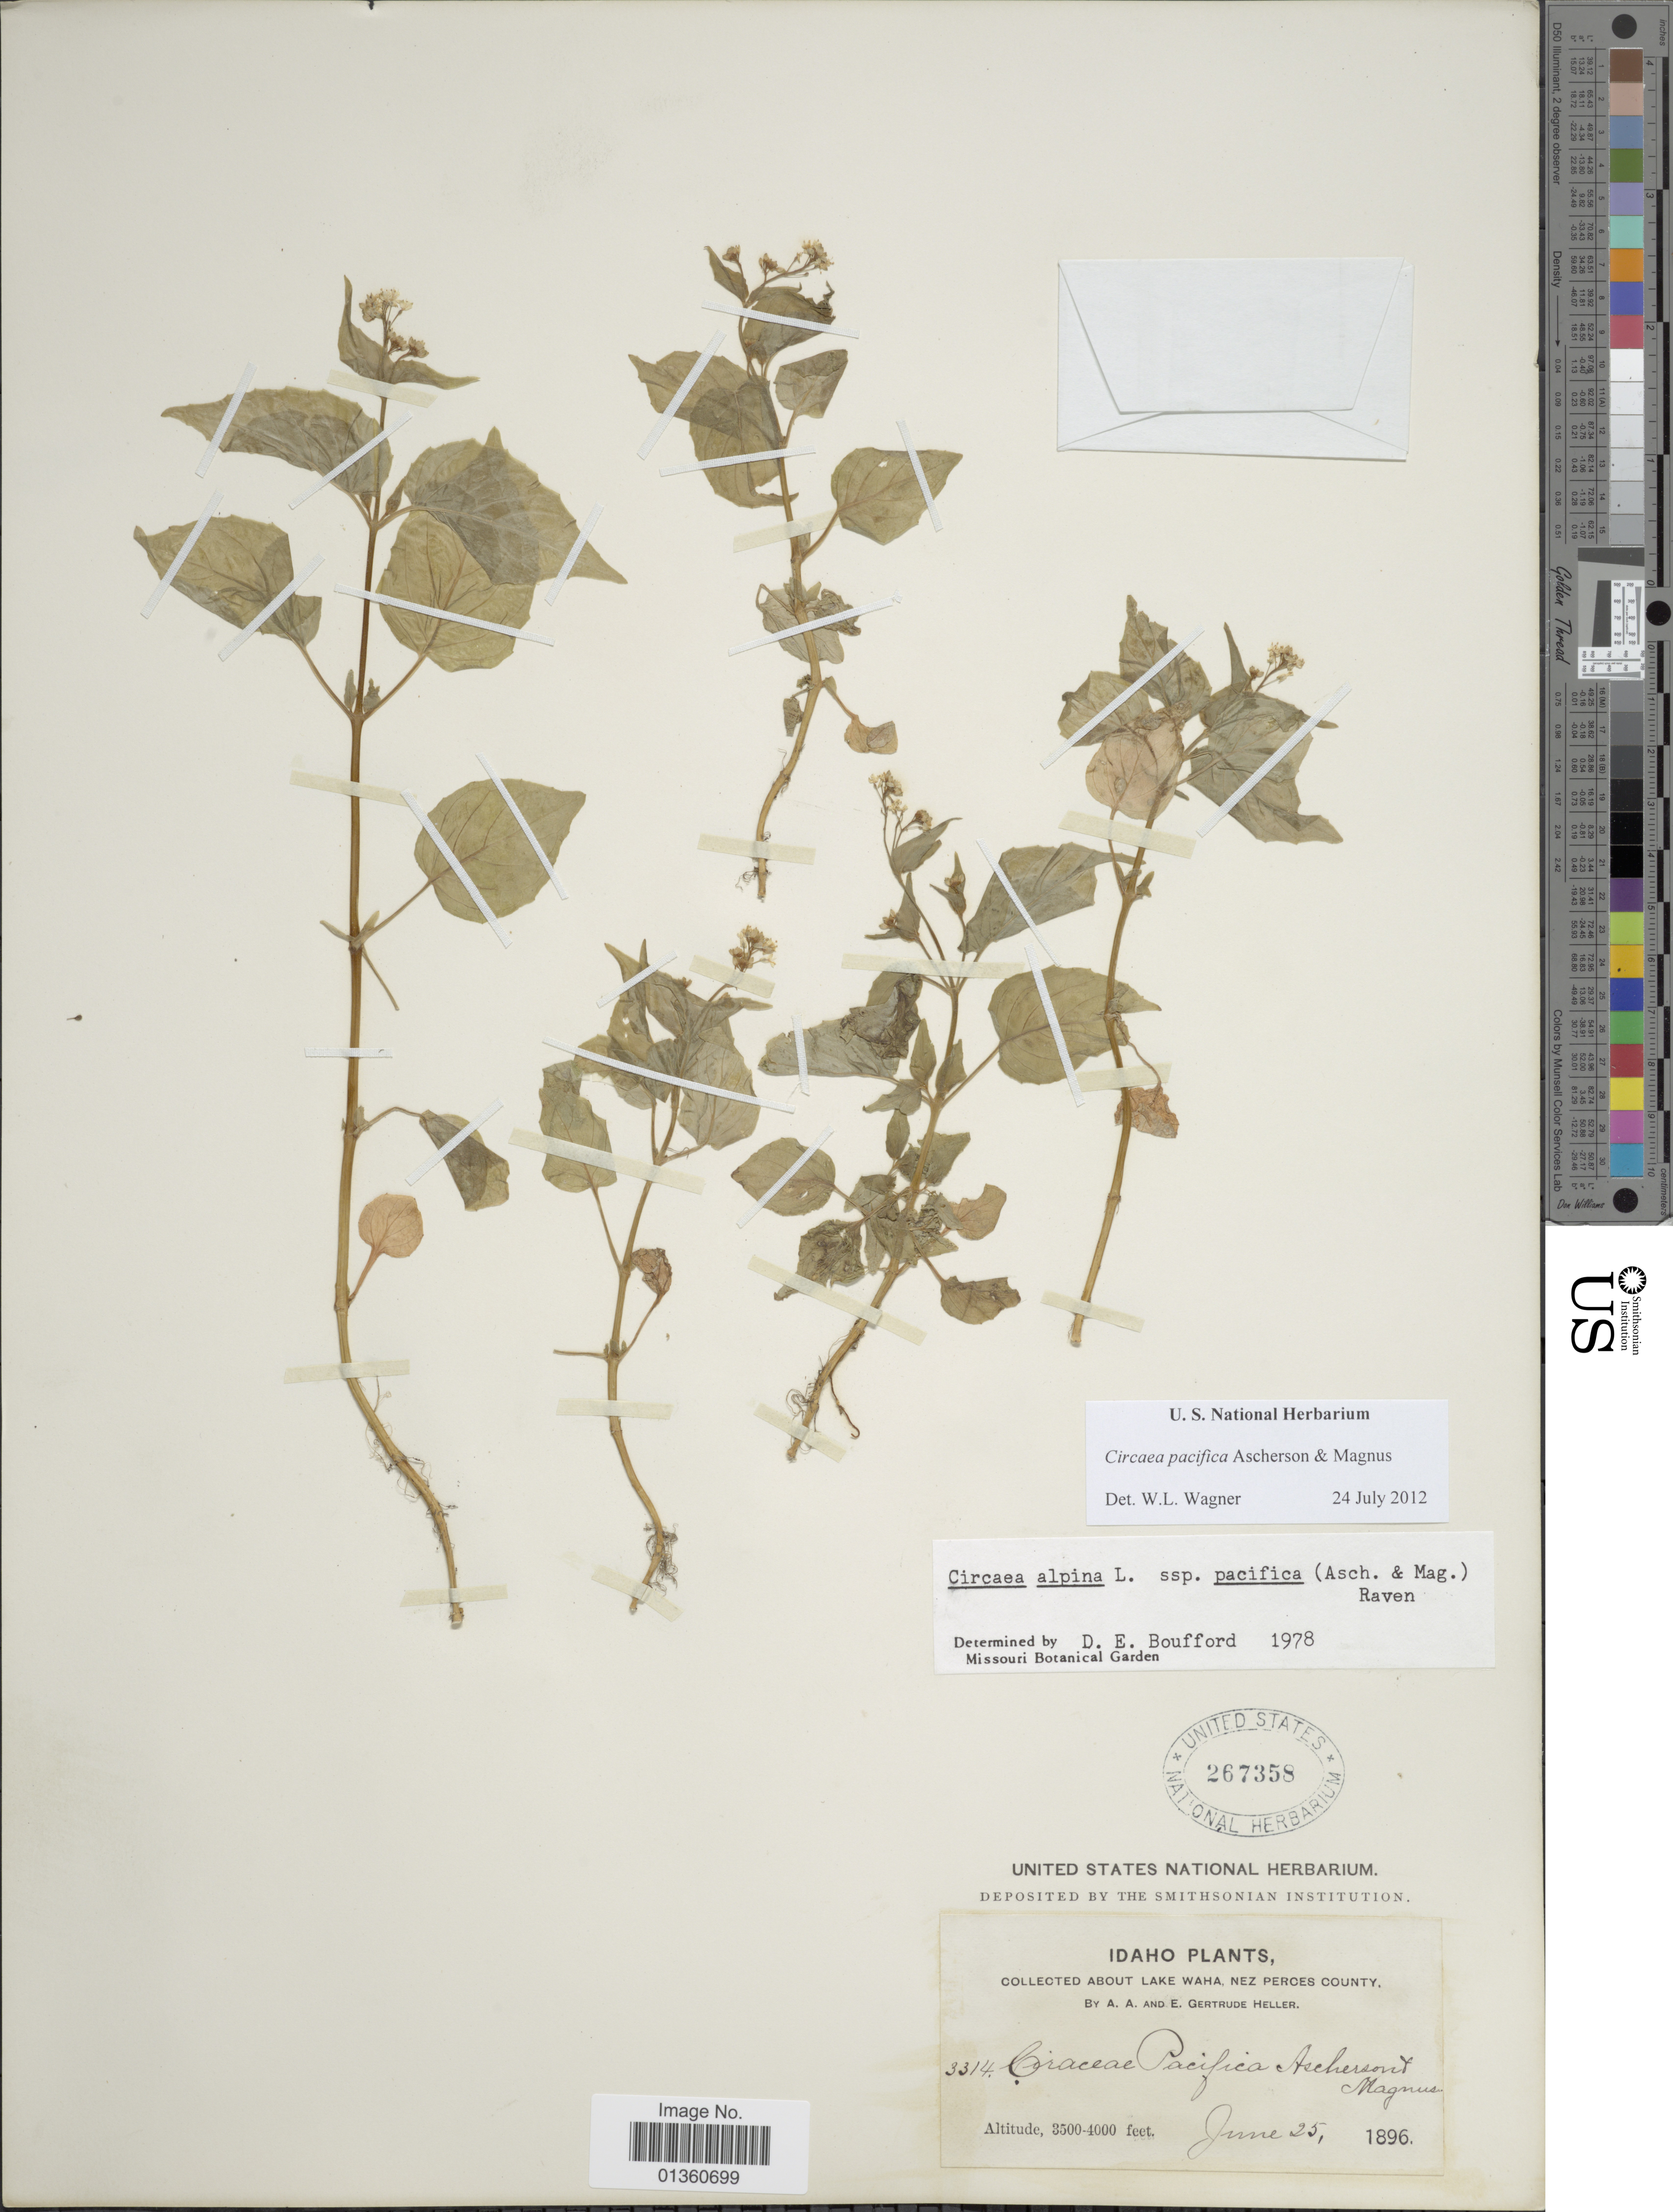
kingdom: Plantae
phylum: Tracheophyta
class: Magnoliopsida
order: Myrtales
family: Onagraceae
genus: Circaea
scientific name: Circaea pacifica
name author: Asch. & Magnus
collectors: A. A. Heller & E. G. Heller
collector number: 3314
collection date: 1896-06-25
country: United States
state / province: Idaho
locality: Lake Waha, Nez Perces County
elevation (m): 1067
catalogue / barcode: US 267358